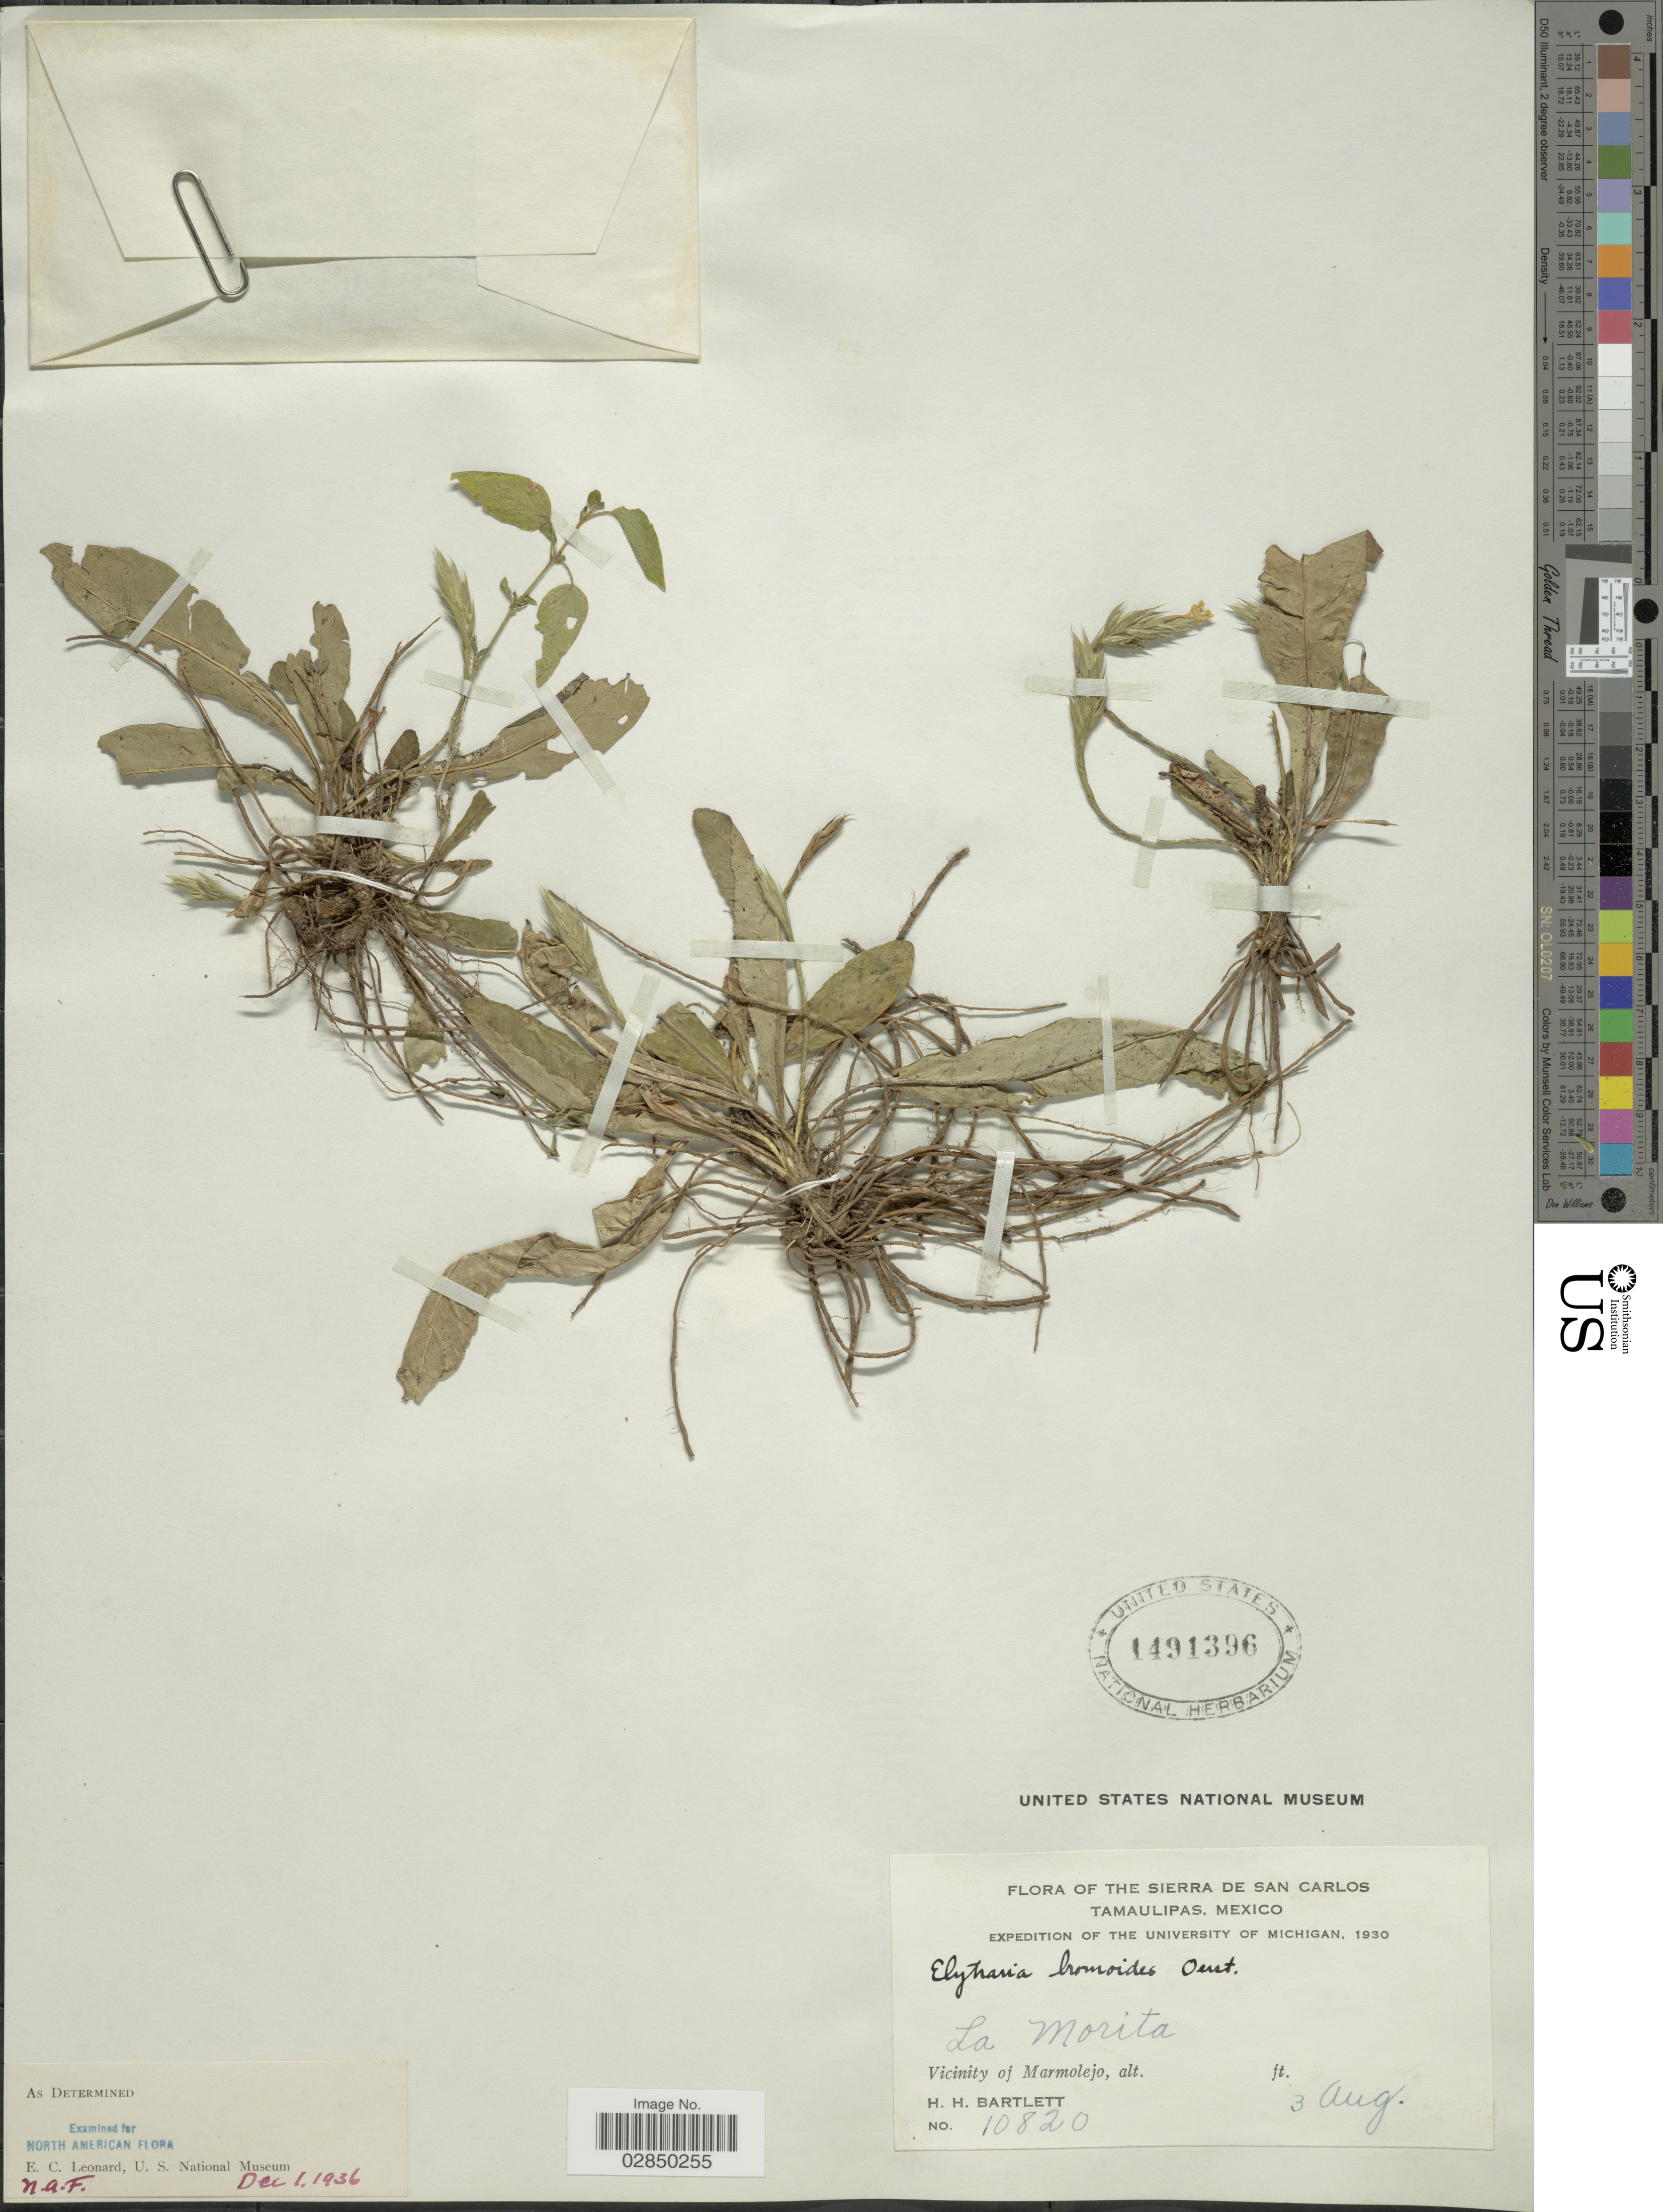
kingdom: Plantae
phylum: Tracheophyta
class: Magnoliopsida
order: Lamiales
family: Acanthaceae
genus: Elytraria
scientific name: Elytraria bromoides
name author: Oerst.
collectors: H. H. Bartlett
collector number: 10820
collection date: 1930-08-03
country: Mexico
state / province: Tamaulipas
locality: The Sierra de San Carlos. La Morita. Vicinity of Marmolejo.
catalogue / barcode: US 1491396